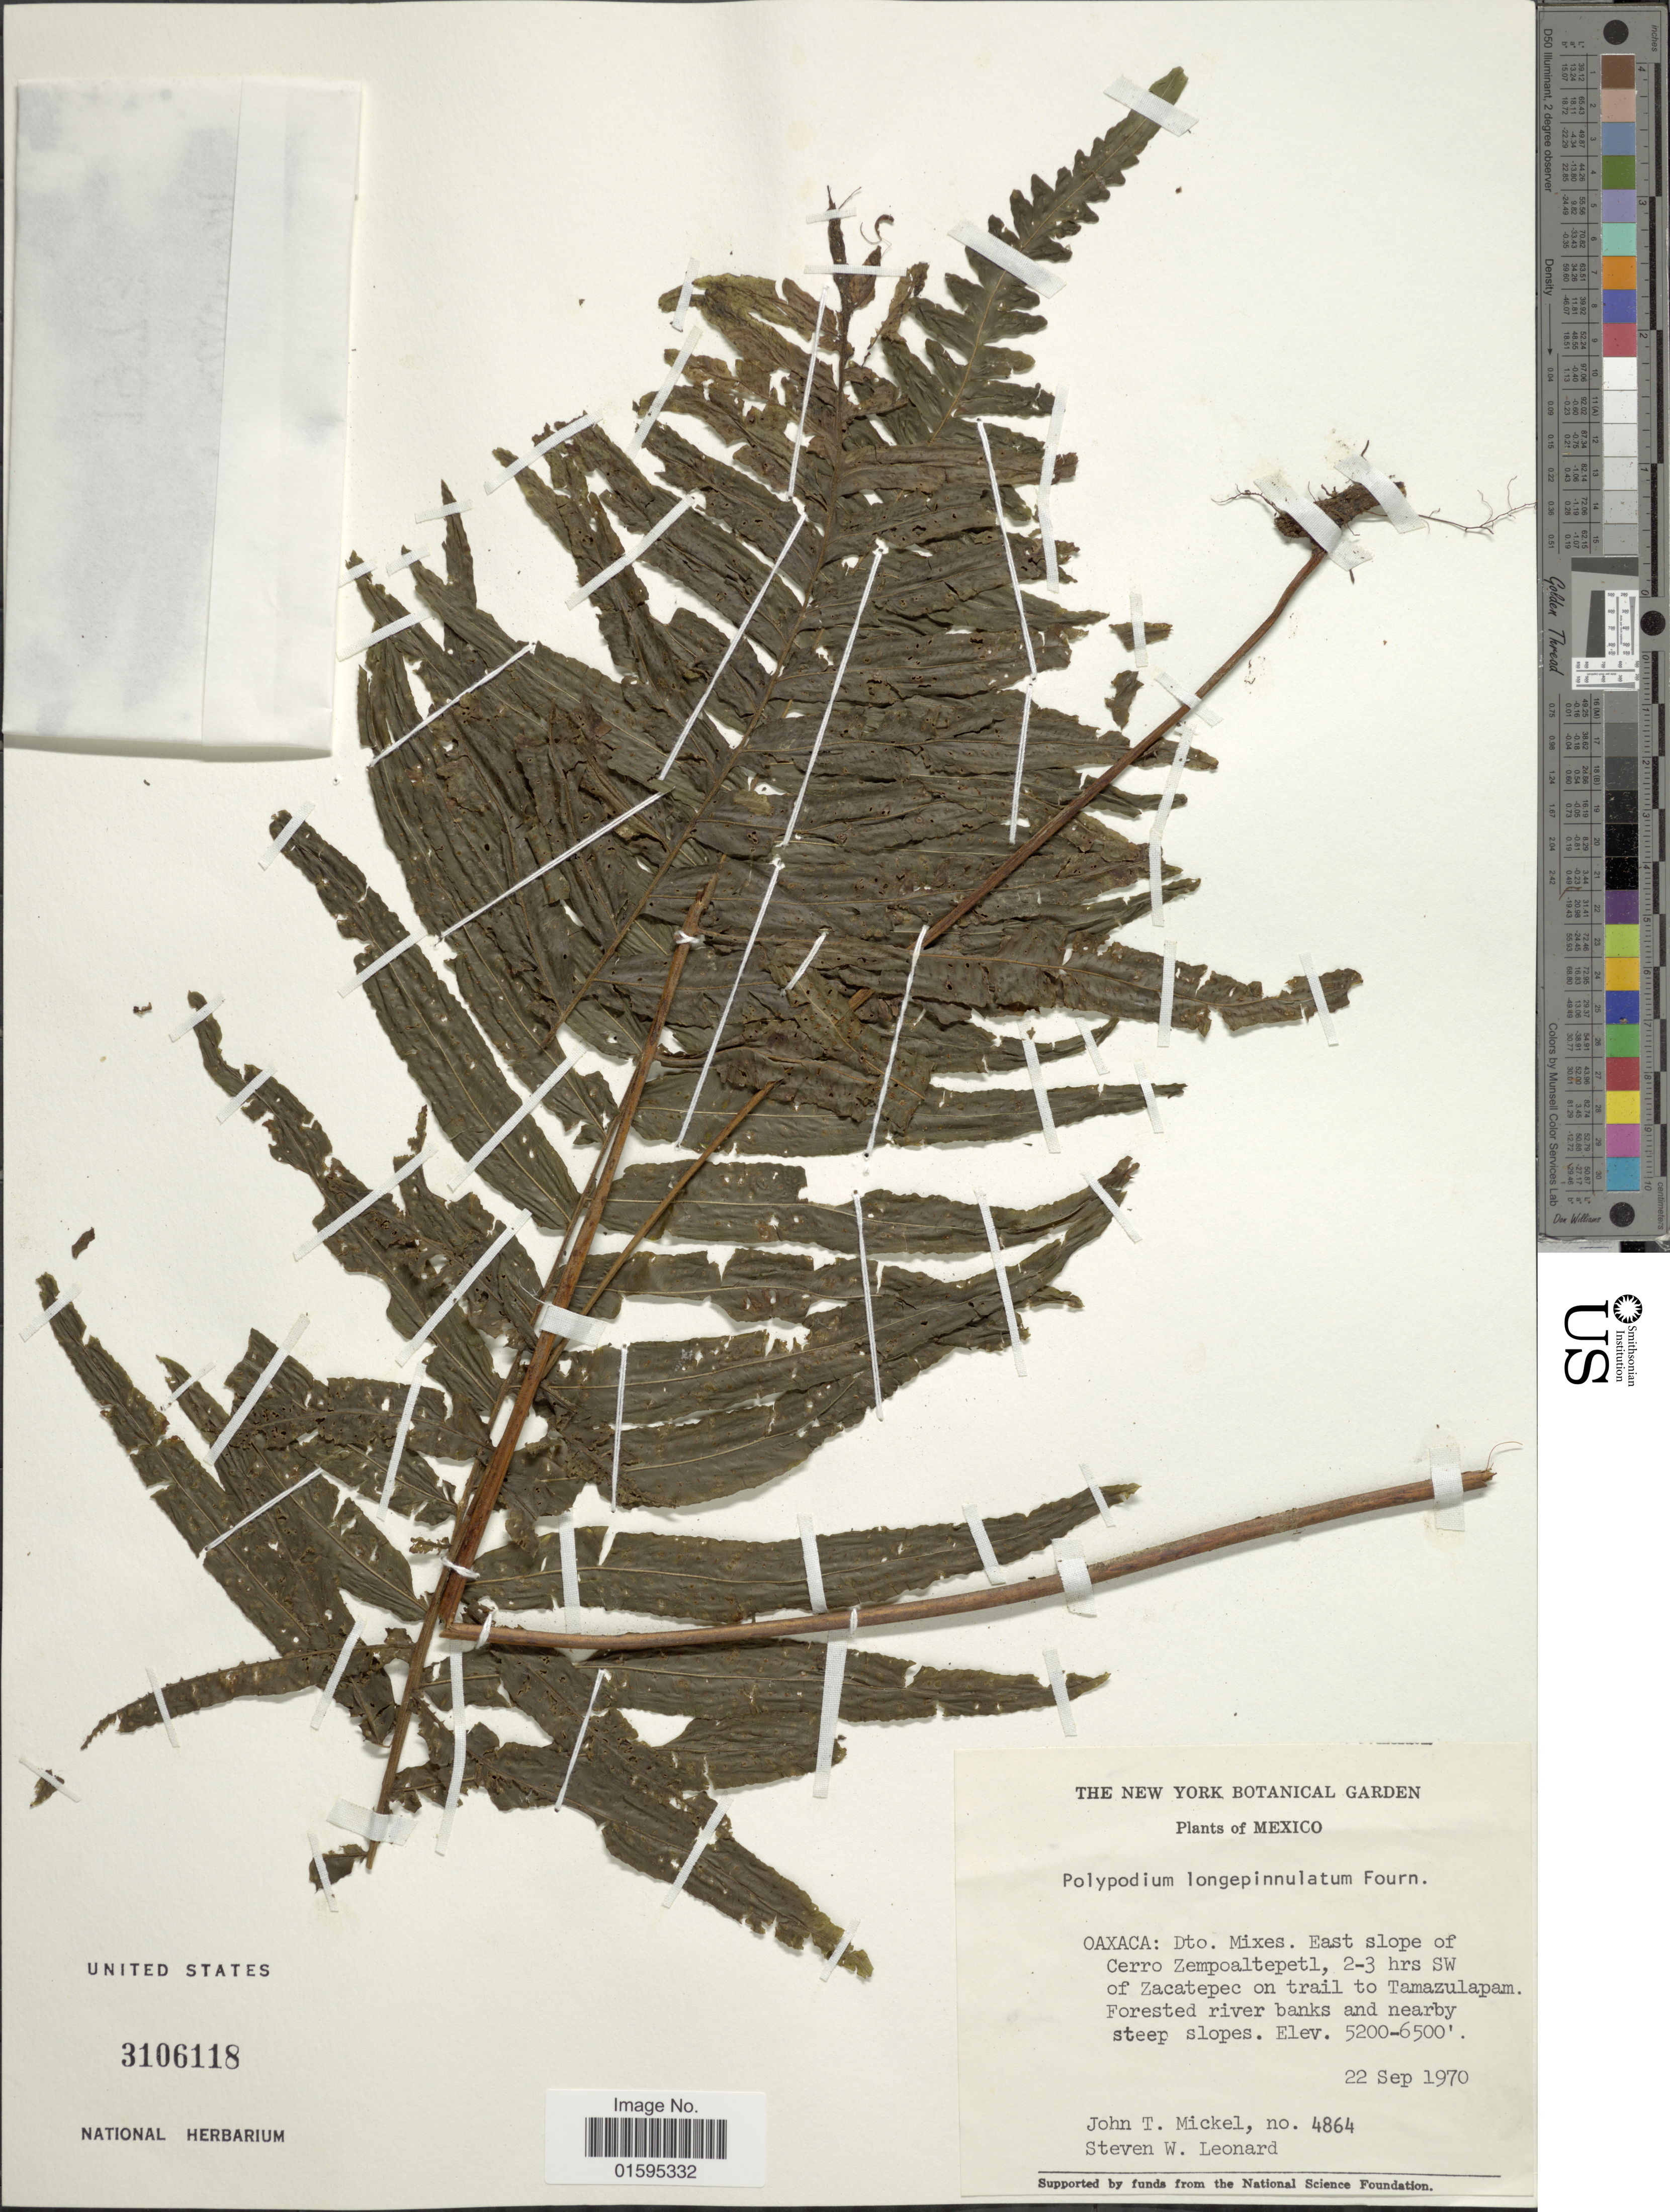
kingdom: Plantae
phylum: Tracheophyta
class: Polypodiopsida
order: Polypodiales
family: Polypodiaceae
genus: Polypodium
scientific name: Polypodium longepinnulatum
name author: E. Fourn.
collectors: J. T. Mickel & S. W. Leonard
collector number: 4864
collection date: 1970-09-22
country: Mexico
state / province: Oaxaca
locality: Dto. Mixes. East slope of Cerro Zempoaltepetl, 2-3 hrs SW of Zacatepec on trail to Tamazulapam, Forested river banks and nearby steep slopes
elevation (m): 1585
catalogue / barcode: US 3106118